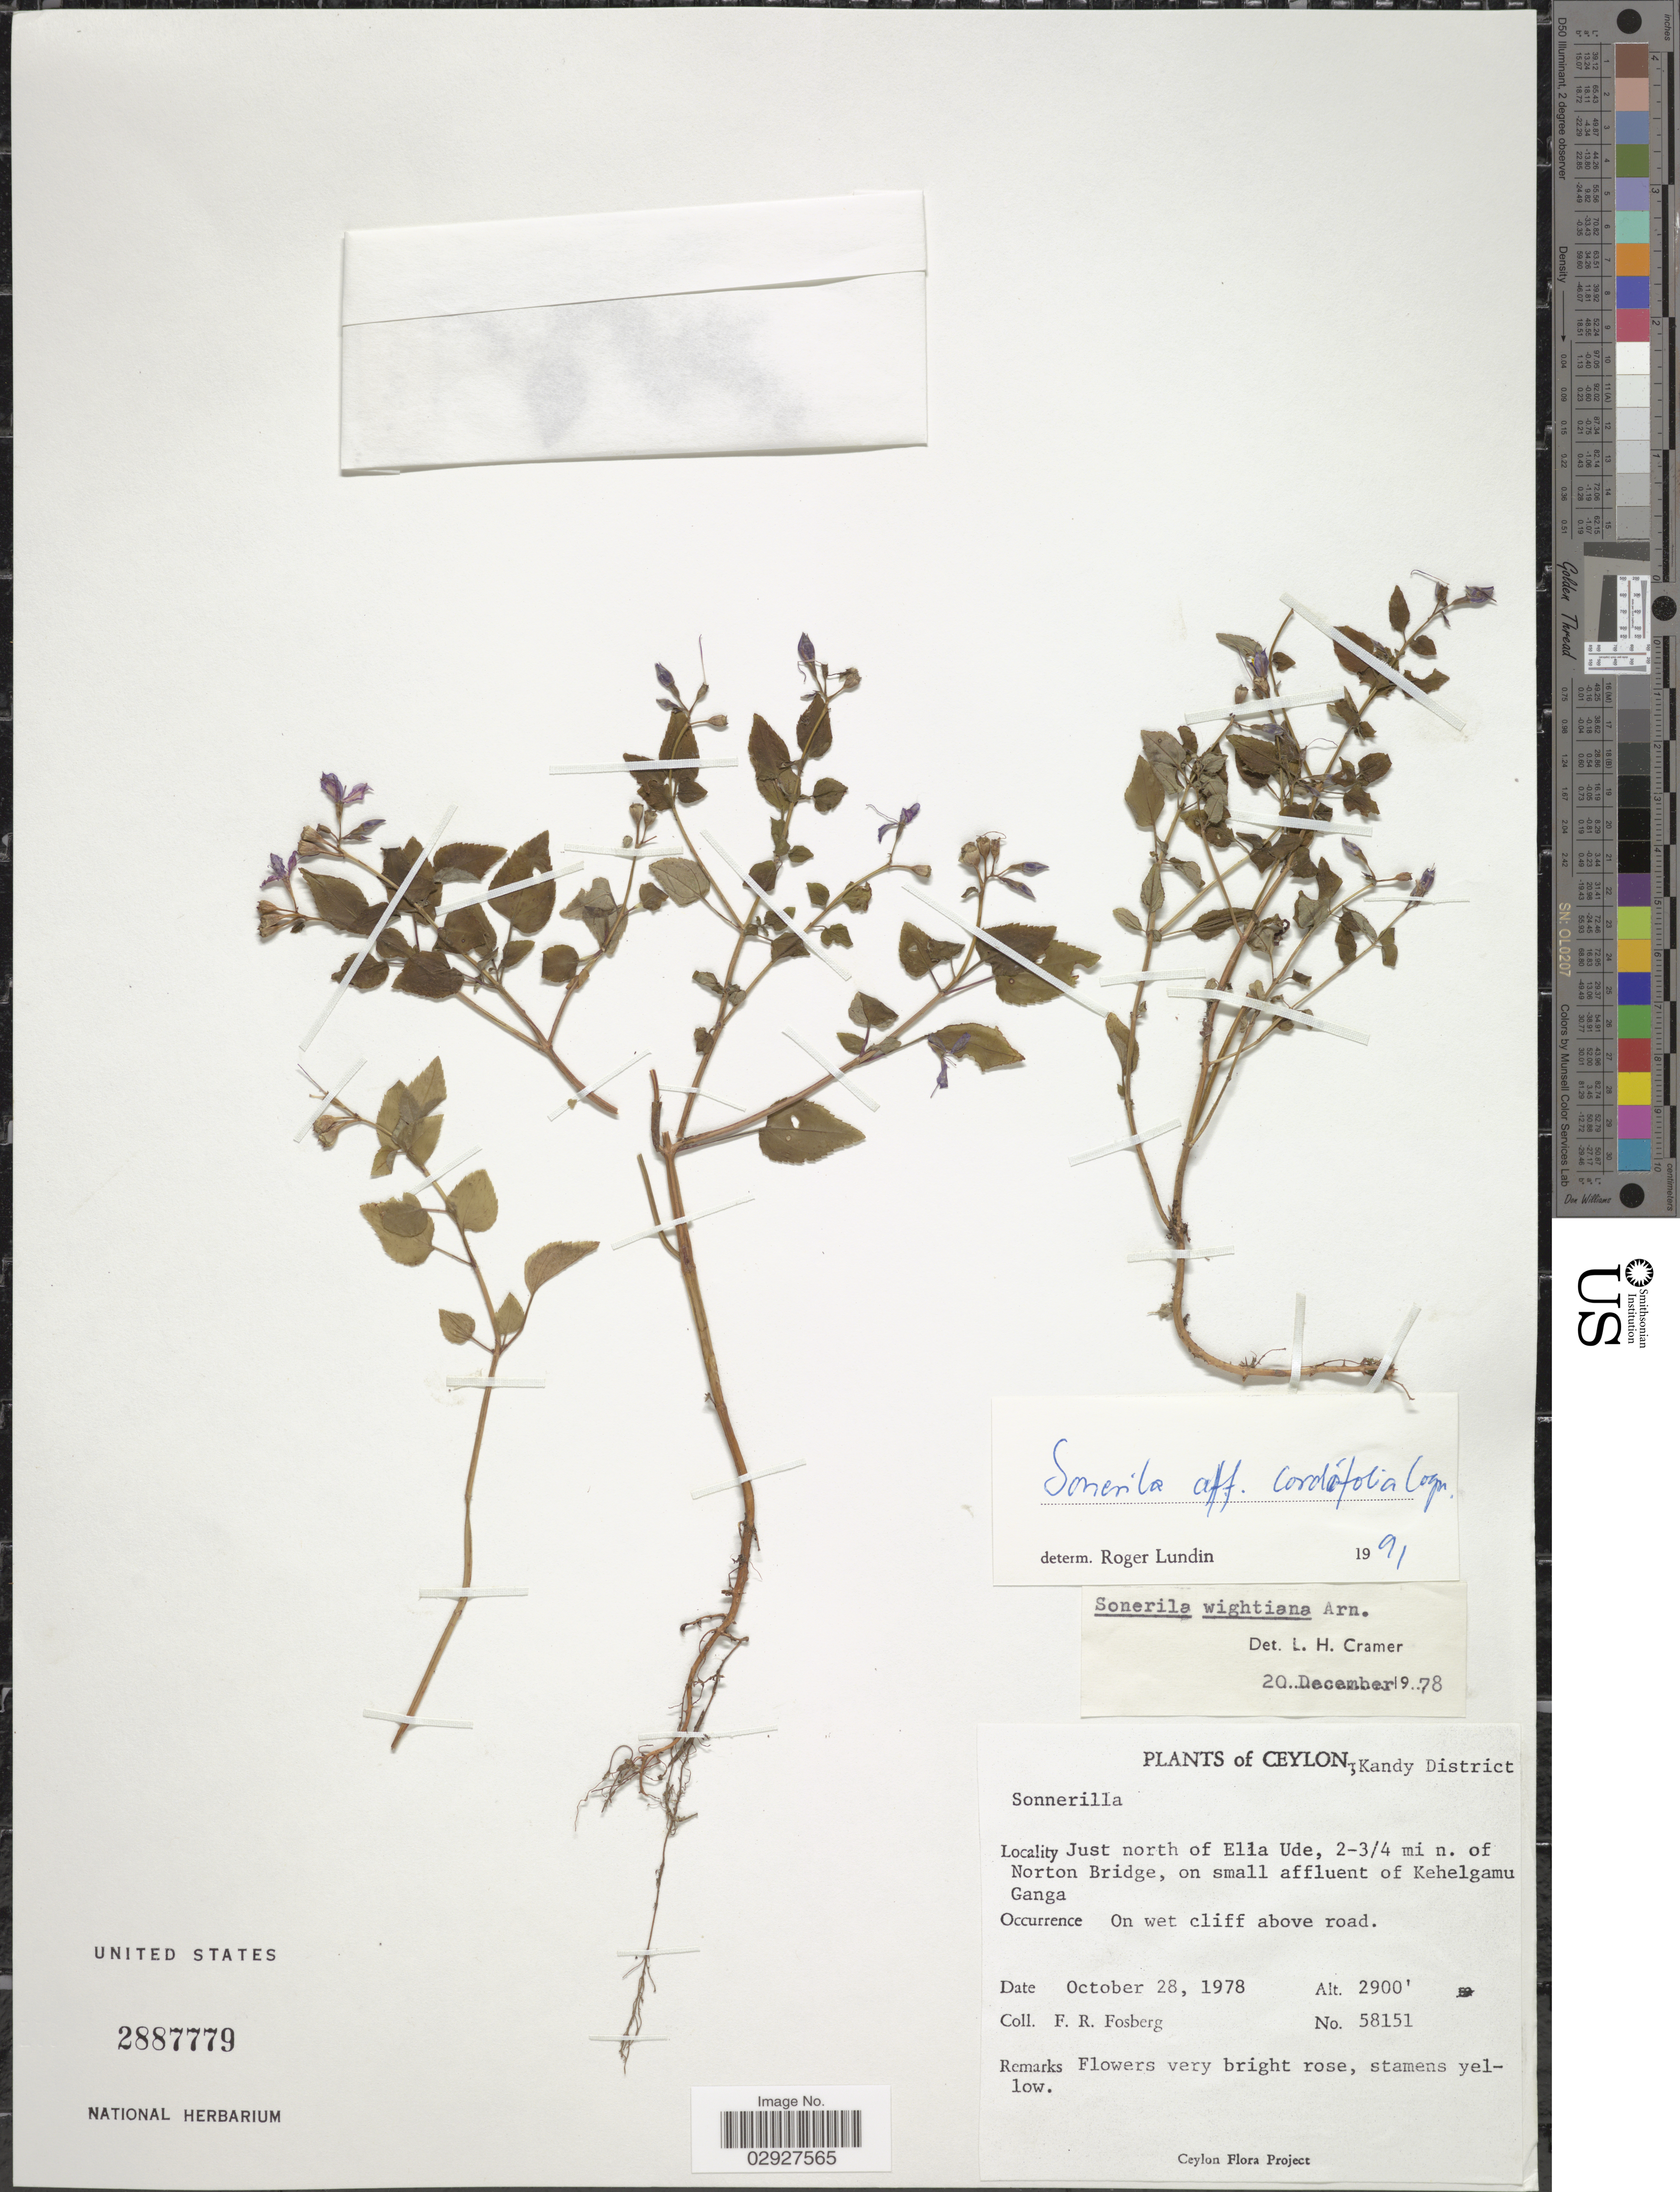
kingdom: Plantae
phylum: Tracheophyta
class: Magnoliopsida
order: Myrtales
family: Melastomataceae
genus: Sonerila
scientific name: Sonerila cordifolia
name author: Cogn.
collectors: F. R. Fosberg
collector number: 58151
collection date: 1978-10-28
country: Sri Lanka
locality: Ceylon, Kandy District. Just north of Ella Ude, 2¾ mi n. of Norton Bridge, on small affluent of Kehelgamu Ganga.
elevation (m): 884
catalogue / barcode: US 2887779